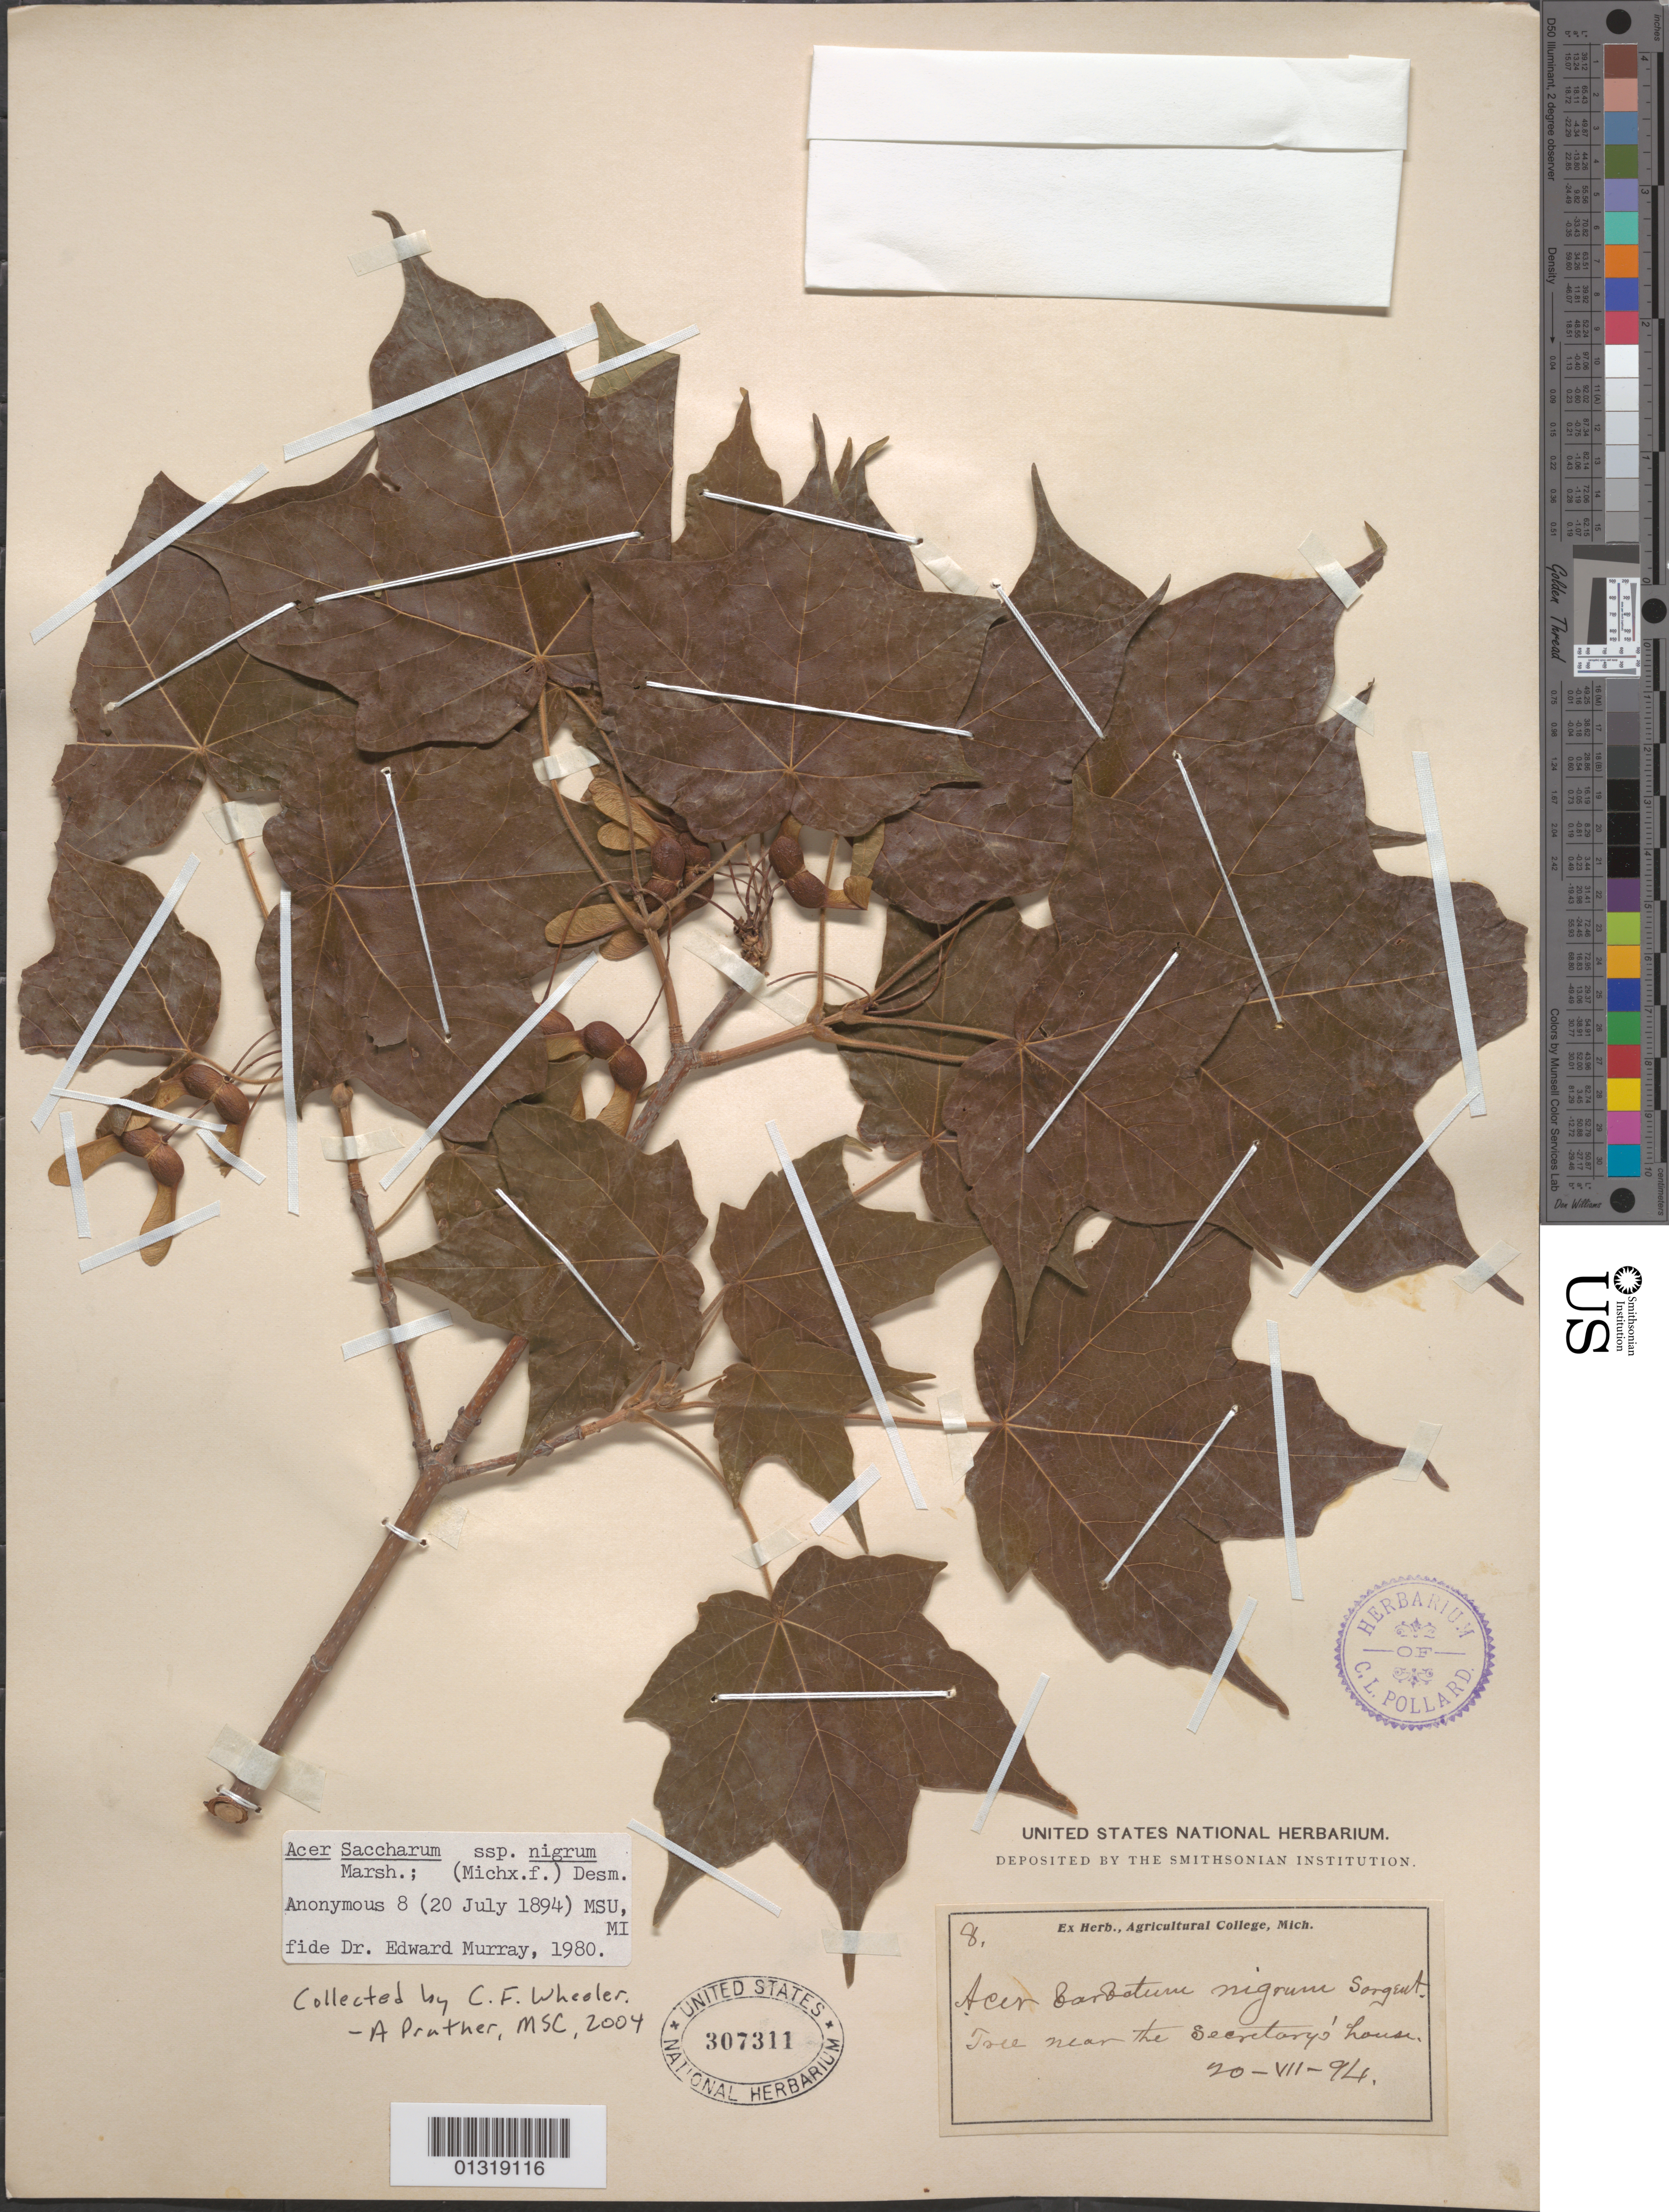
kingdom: Plantae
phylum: Tracheophyta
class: Magnoliopsida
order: Sapindales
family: Sapindaceae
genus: Acer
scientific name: Acer saccharum subsp. nigrum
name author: (F. Michx.) Desmarais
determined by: Murray, Edward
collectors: C. Wheeler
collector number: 8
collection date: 1894-07-20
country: United States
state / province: Michigan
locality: Agricultural College [East Lansing, MI?], on college campus near Secretary's house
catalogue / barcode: US 307311